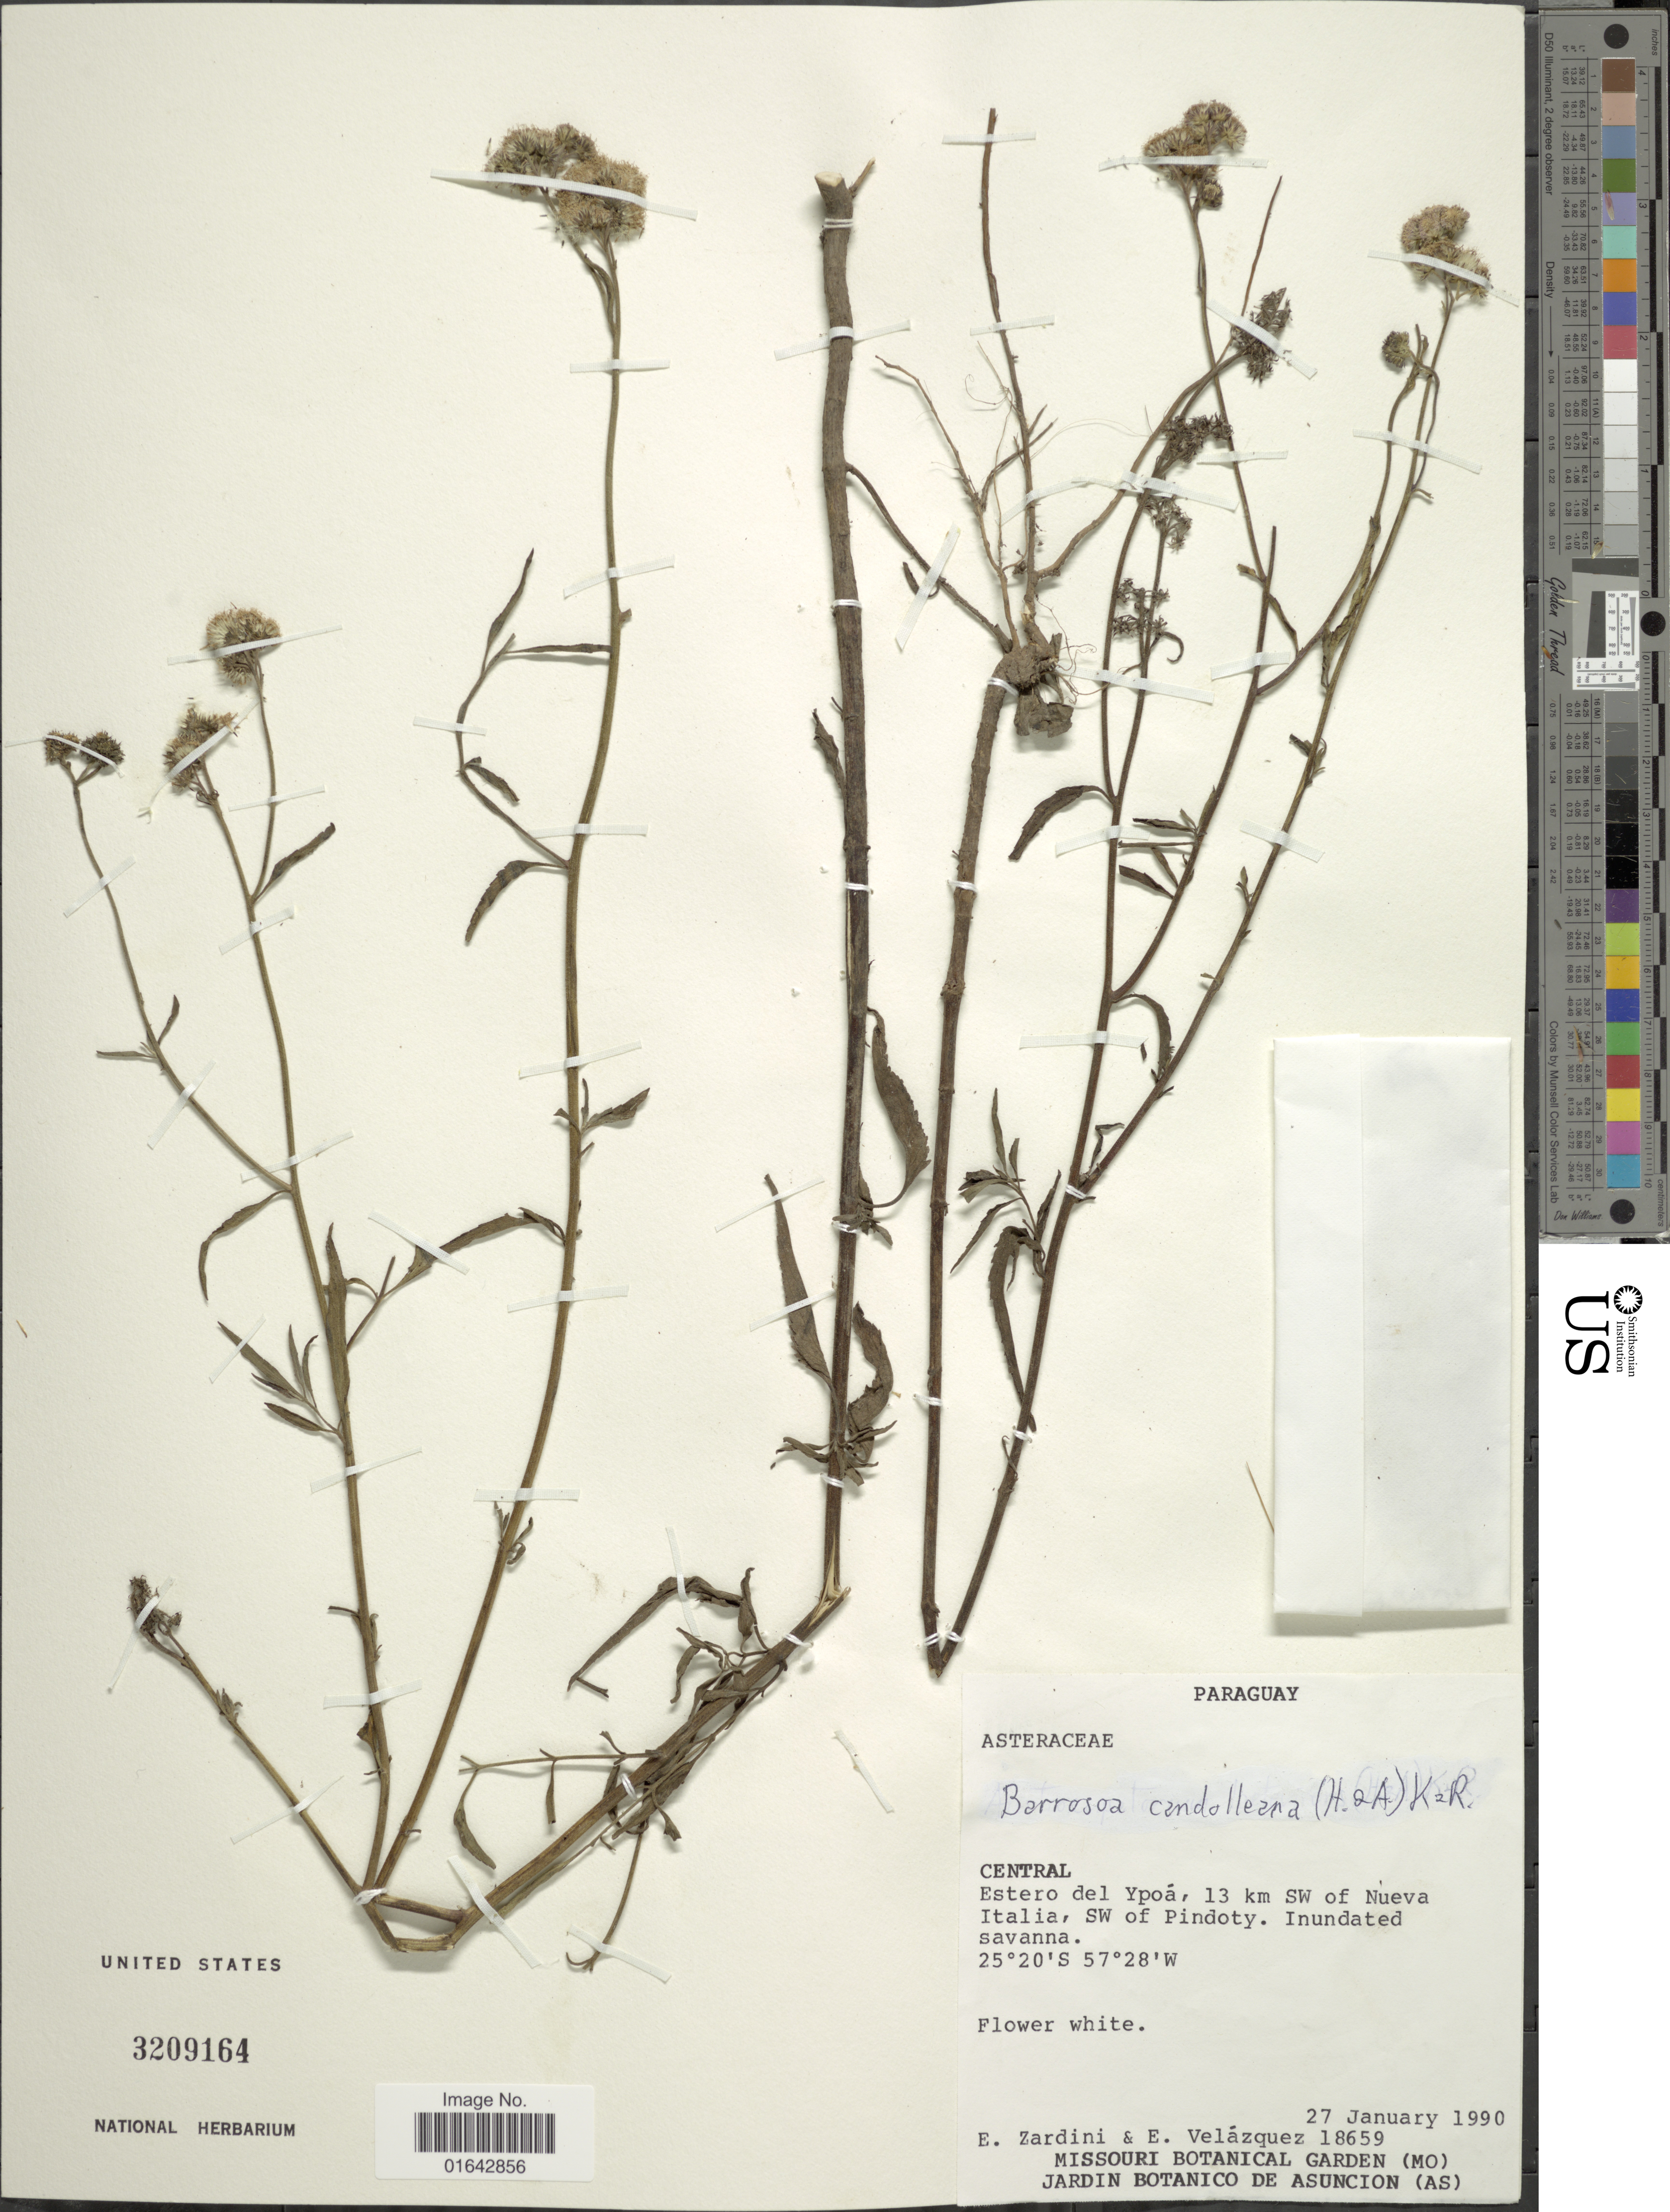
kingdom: Plantae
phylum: Tracheophyta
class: Magnoliopsida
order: Asterales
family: Asteraceae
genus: Barrosoa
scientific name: Barrosoa candolleana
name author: (Hook. & Arn.) R.M. King & H. Rob.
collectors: E. M. Zardini & E. Velazquez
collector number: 18659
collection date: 1990-01-27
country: Paraguay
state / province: Central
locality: Central, Estero del Ypoa, 13 km SW of Nueva Italia, SW of Pindoty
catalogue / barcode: US 3209164